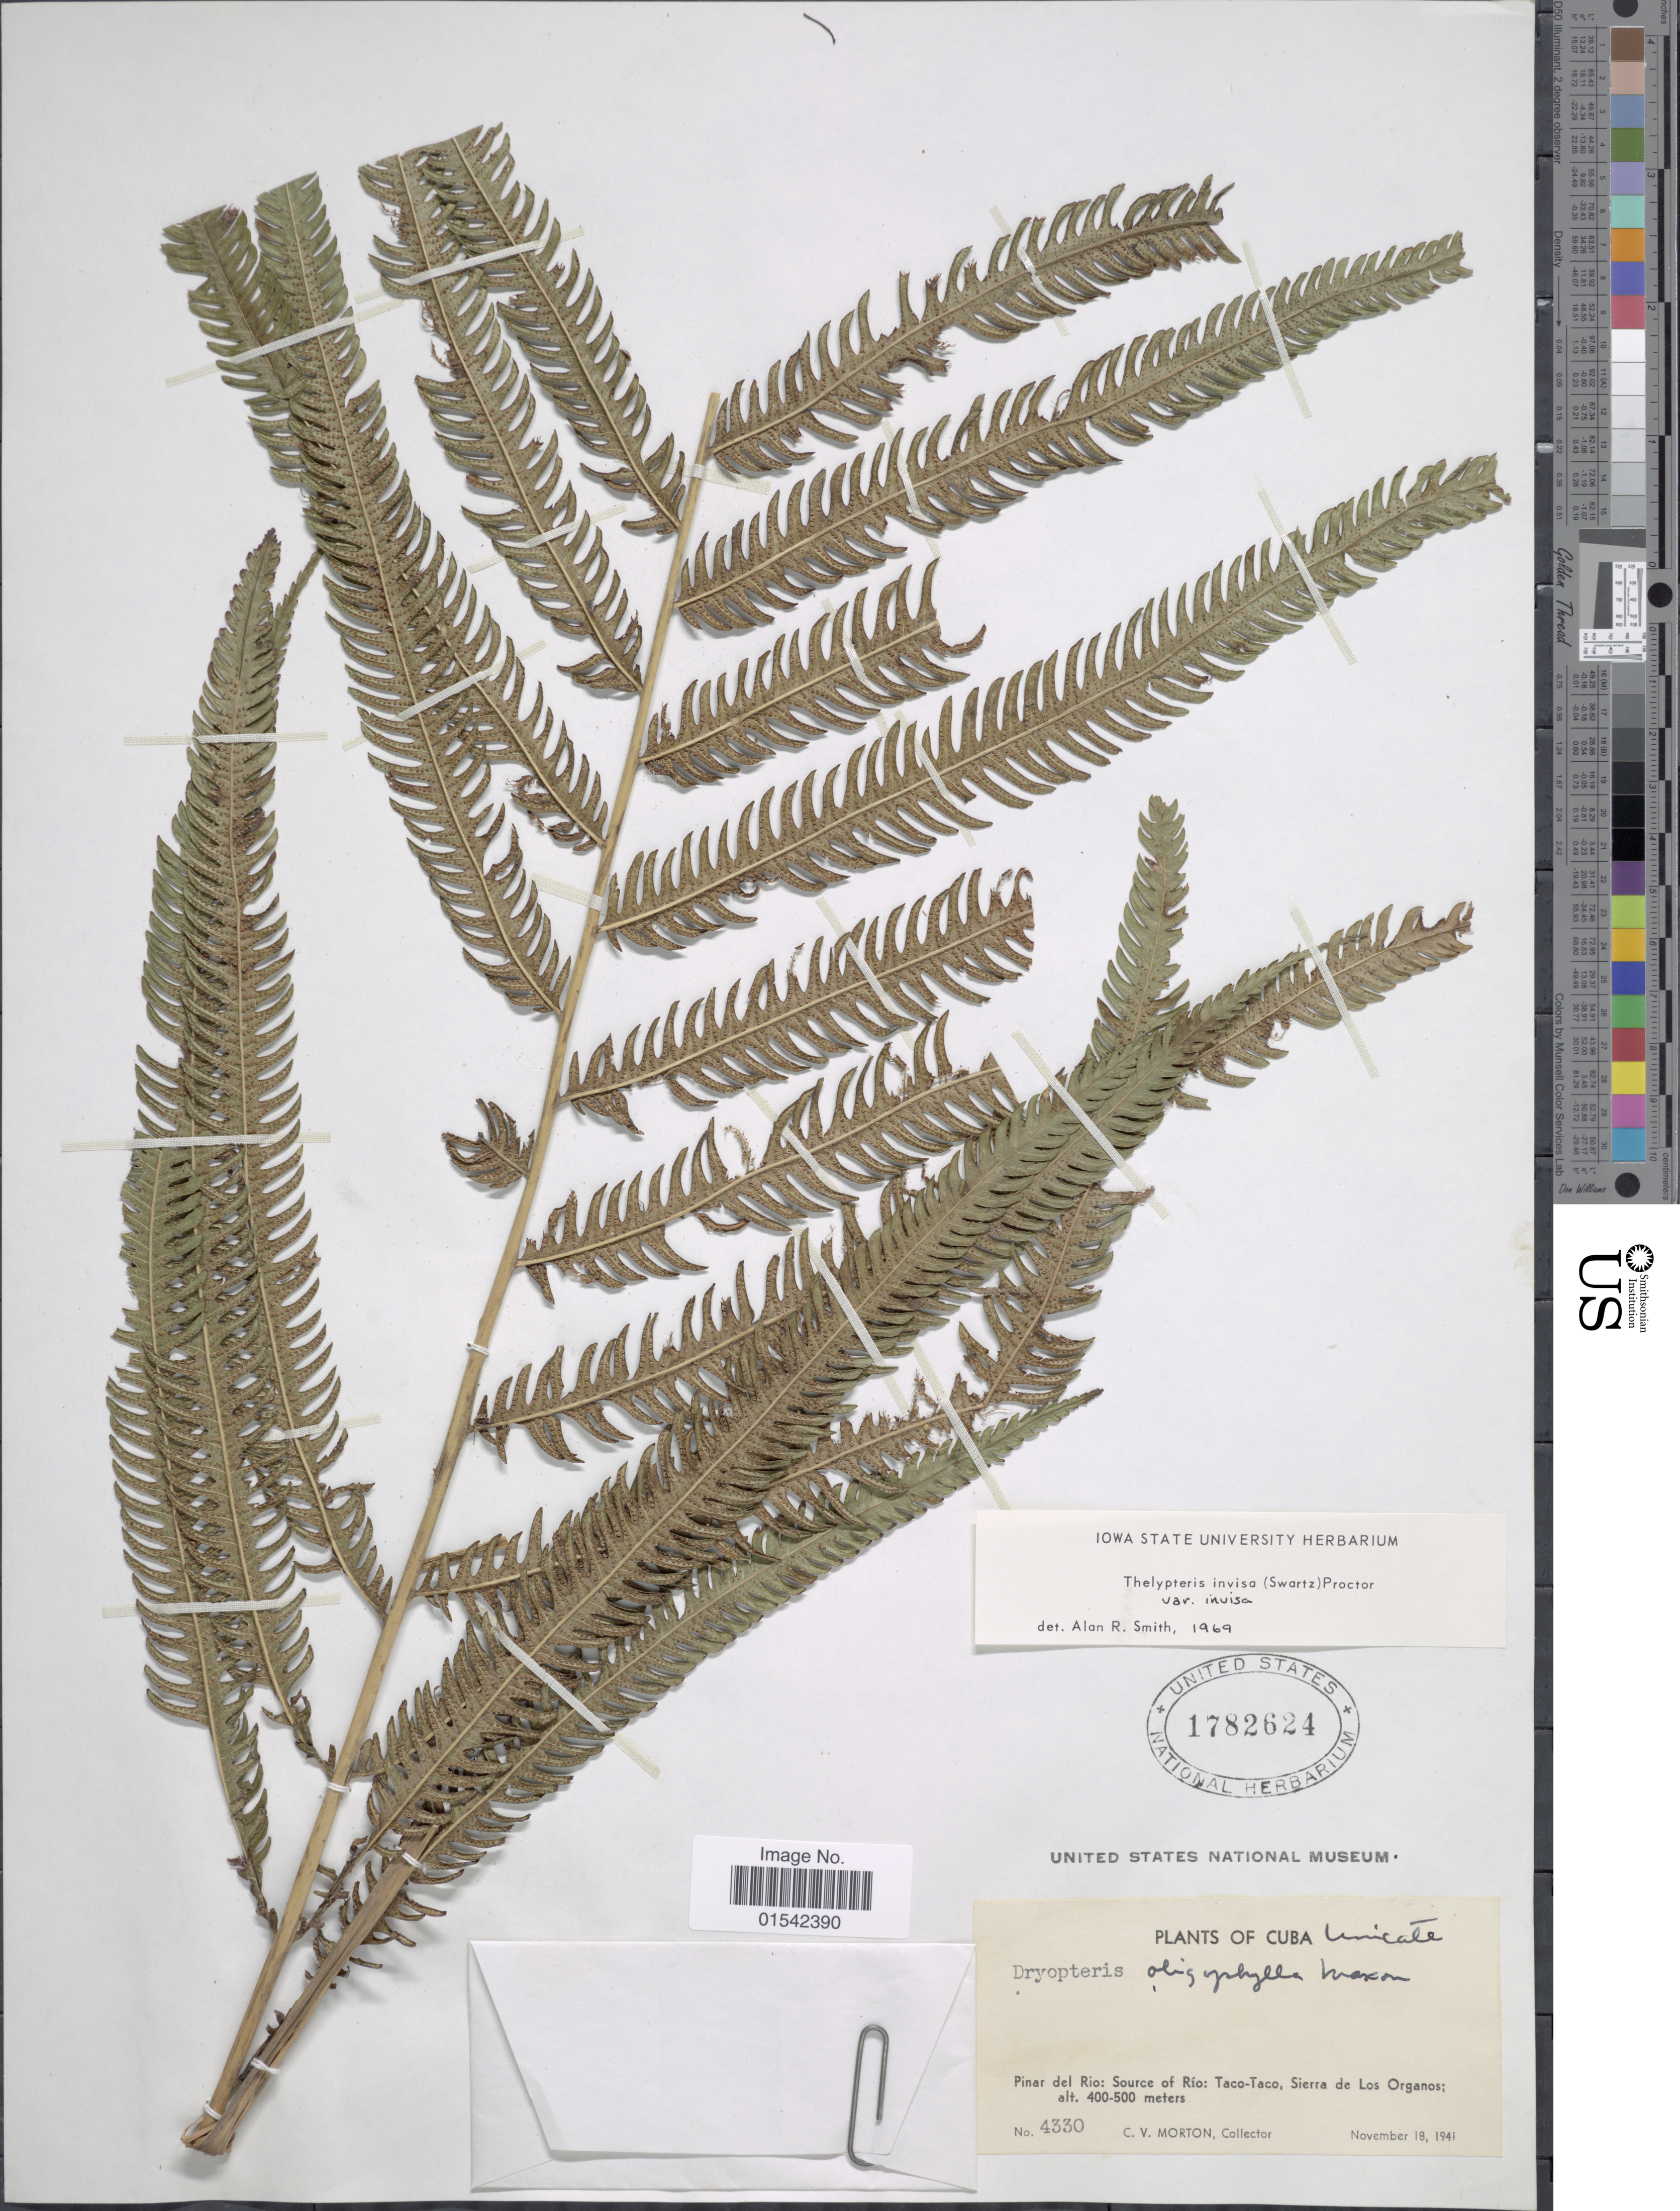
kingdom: Plantae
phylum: Tracheophyta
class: Polypodiopsida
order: Polypodiales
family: Thelypteridaceae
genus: Cyclosorus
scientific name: Cyclosorus grandis (A.R. Sm.) comb. nov., ined 2015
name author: (A.R. Sm.)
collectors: C. V. Morton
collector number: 4330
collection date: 1941-11-18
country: Cuba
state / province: Pinar del Río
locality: Source of Río: Taco-Taco, Sierra de Los Organos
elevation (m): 400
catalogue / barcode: US 1782624